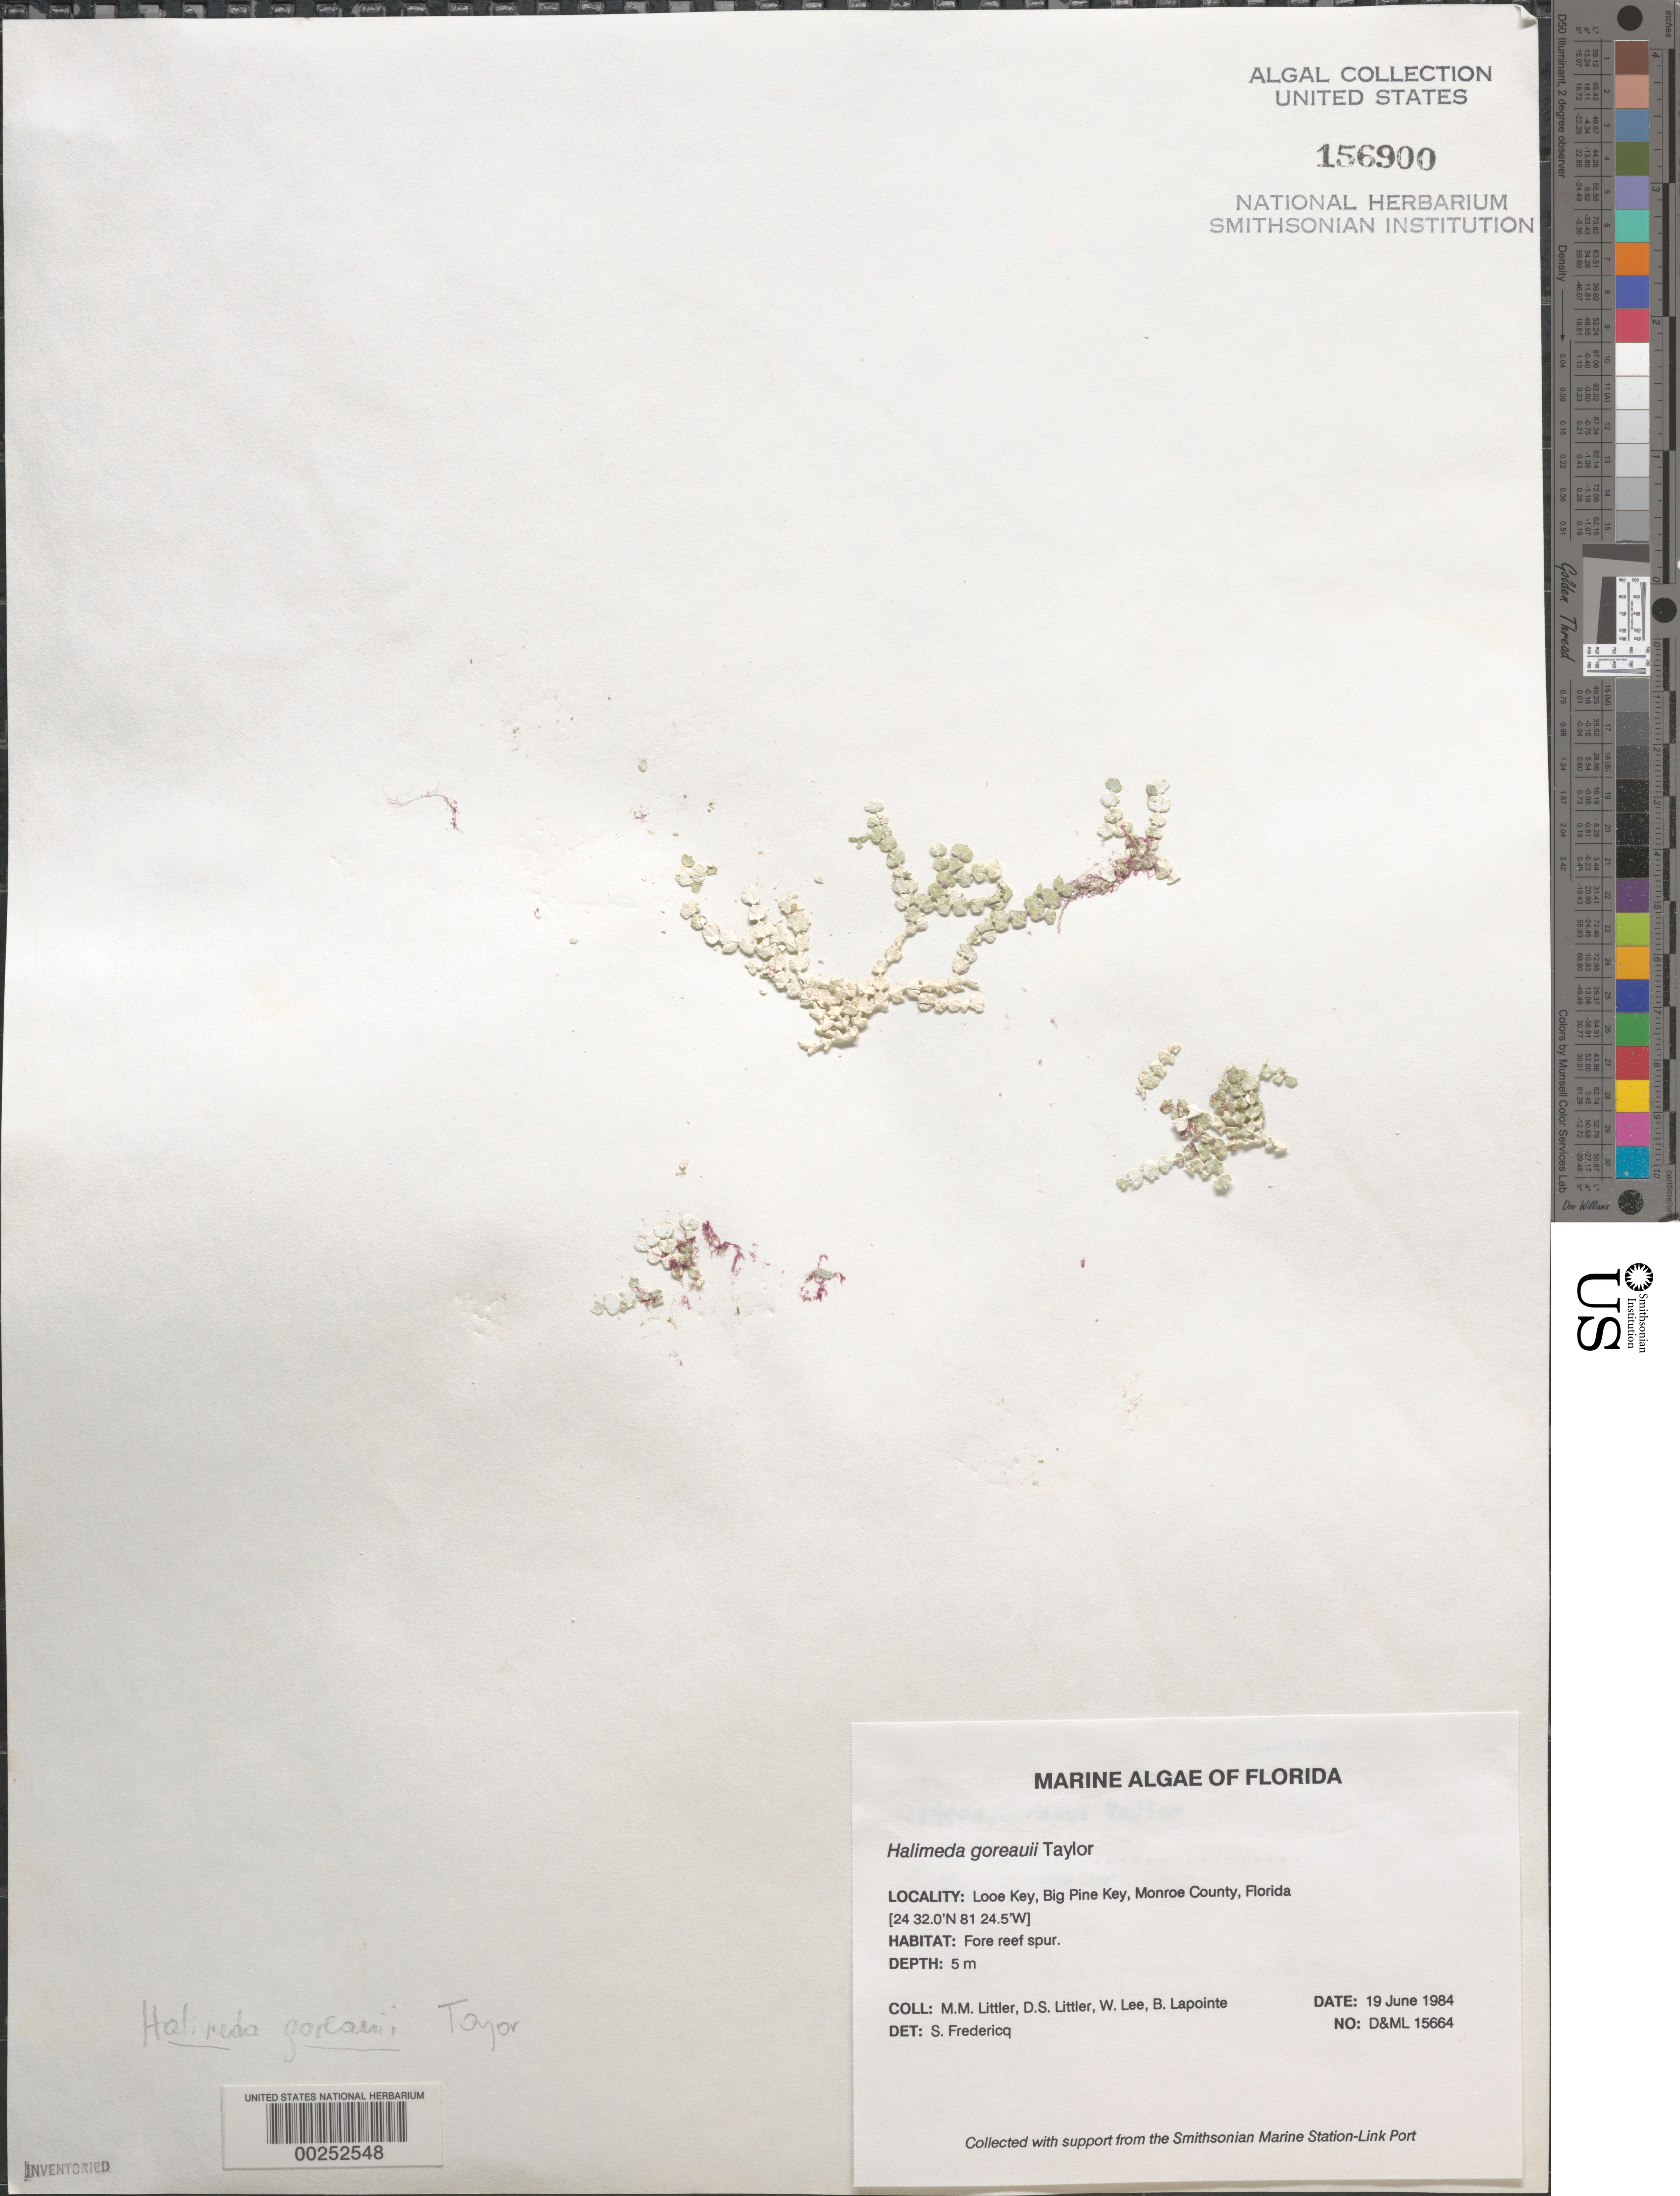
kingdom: Plantae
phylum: Chlorophyta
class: Ulvophyceae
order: Bryopsidales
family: Halimedaceae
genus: Halimeda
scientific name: Halimeda goreaui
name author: W.R. Taylor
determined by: Fredericq, S.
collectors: M. M. Littler, D. S. Littler, W. Lee & B. Lapointe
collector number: D&ML 15664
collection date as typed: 19 Jun 1984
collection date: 1984-06-19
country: United States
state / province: Florida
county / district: Monroe County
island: Looe Key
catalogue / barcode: US 156900